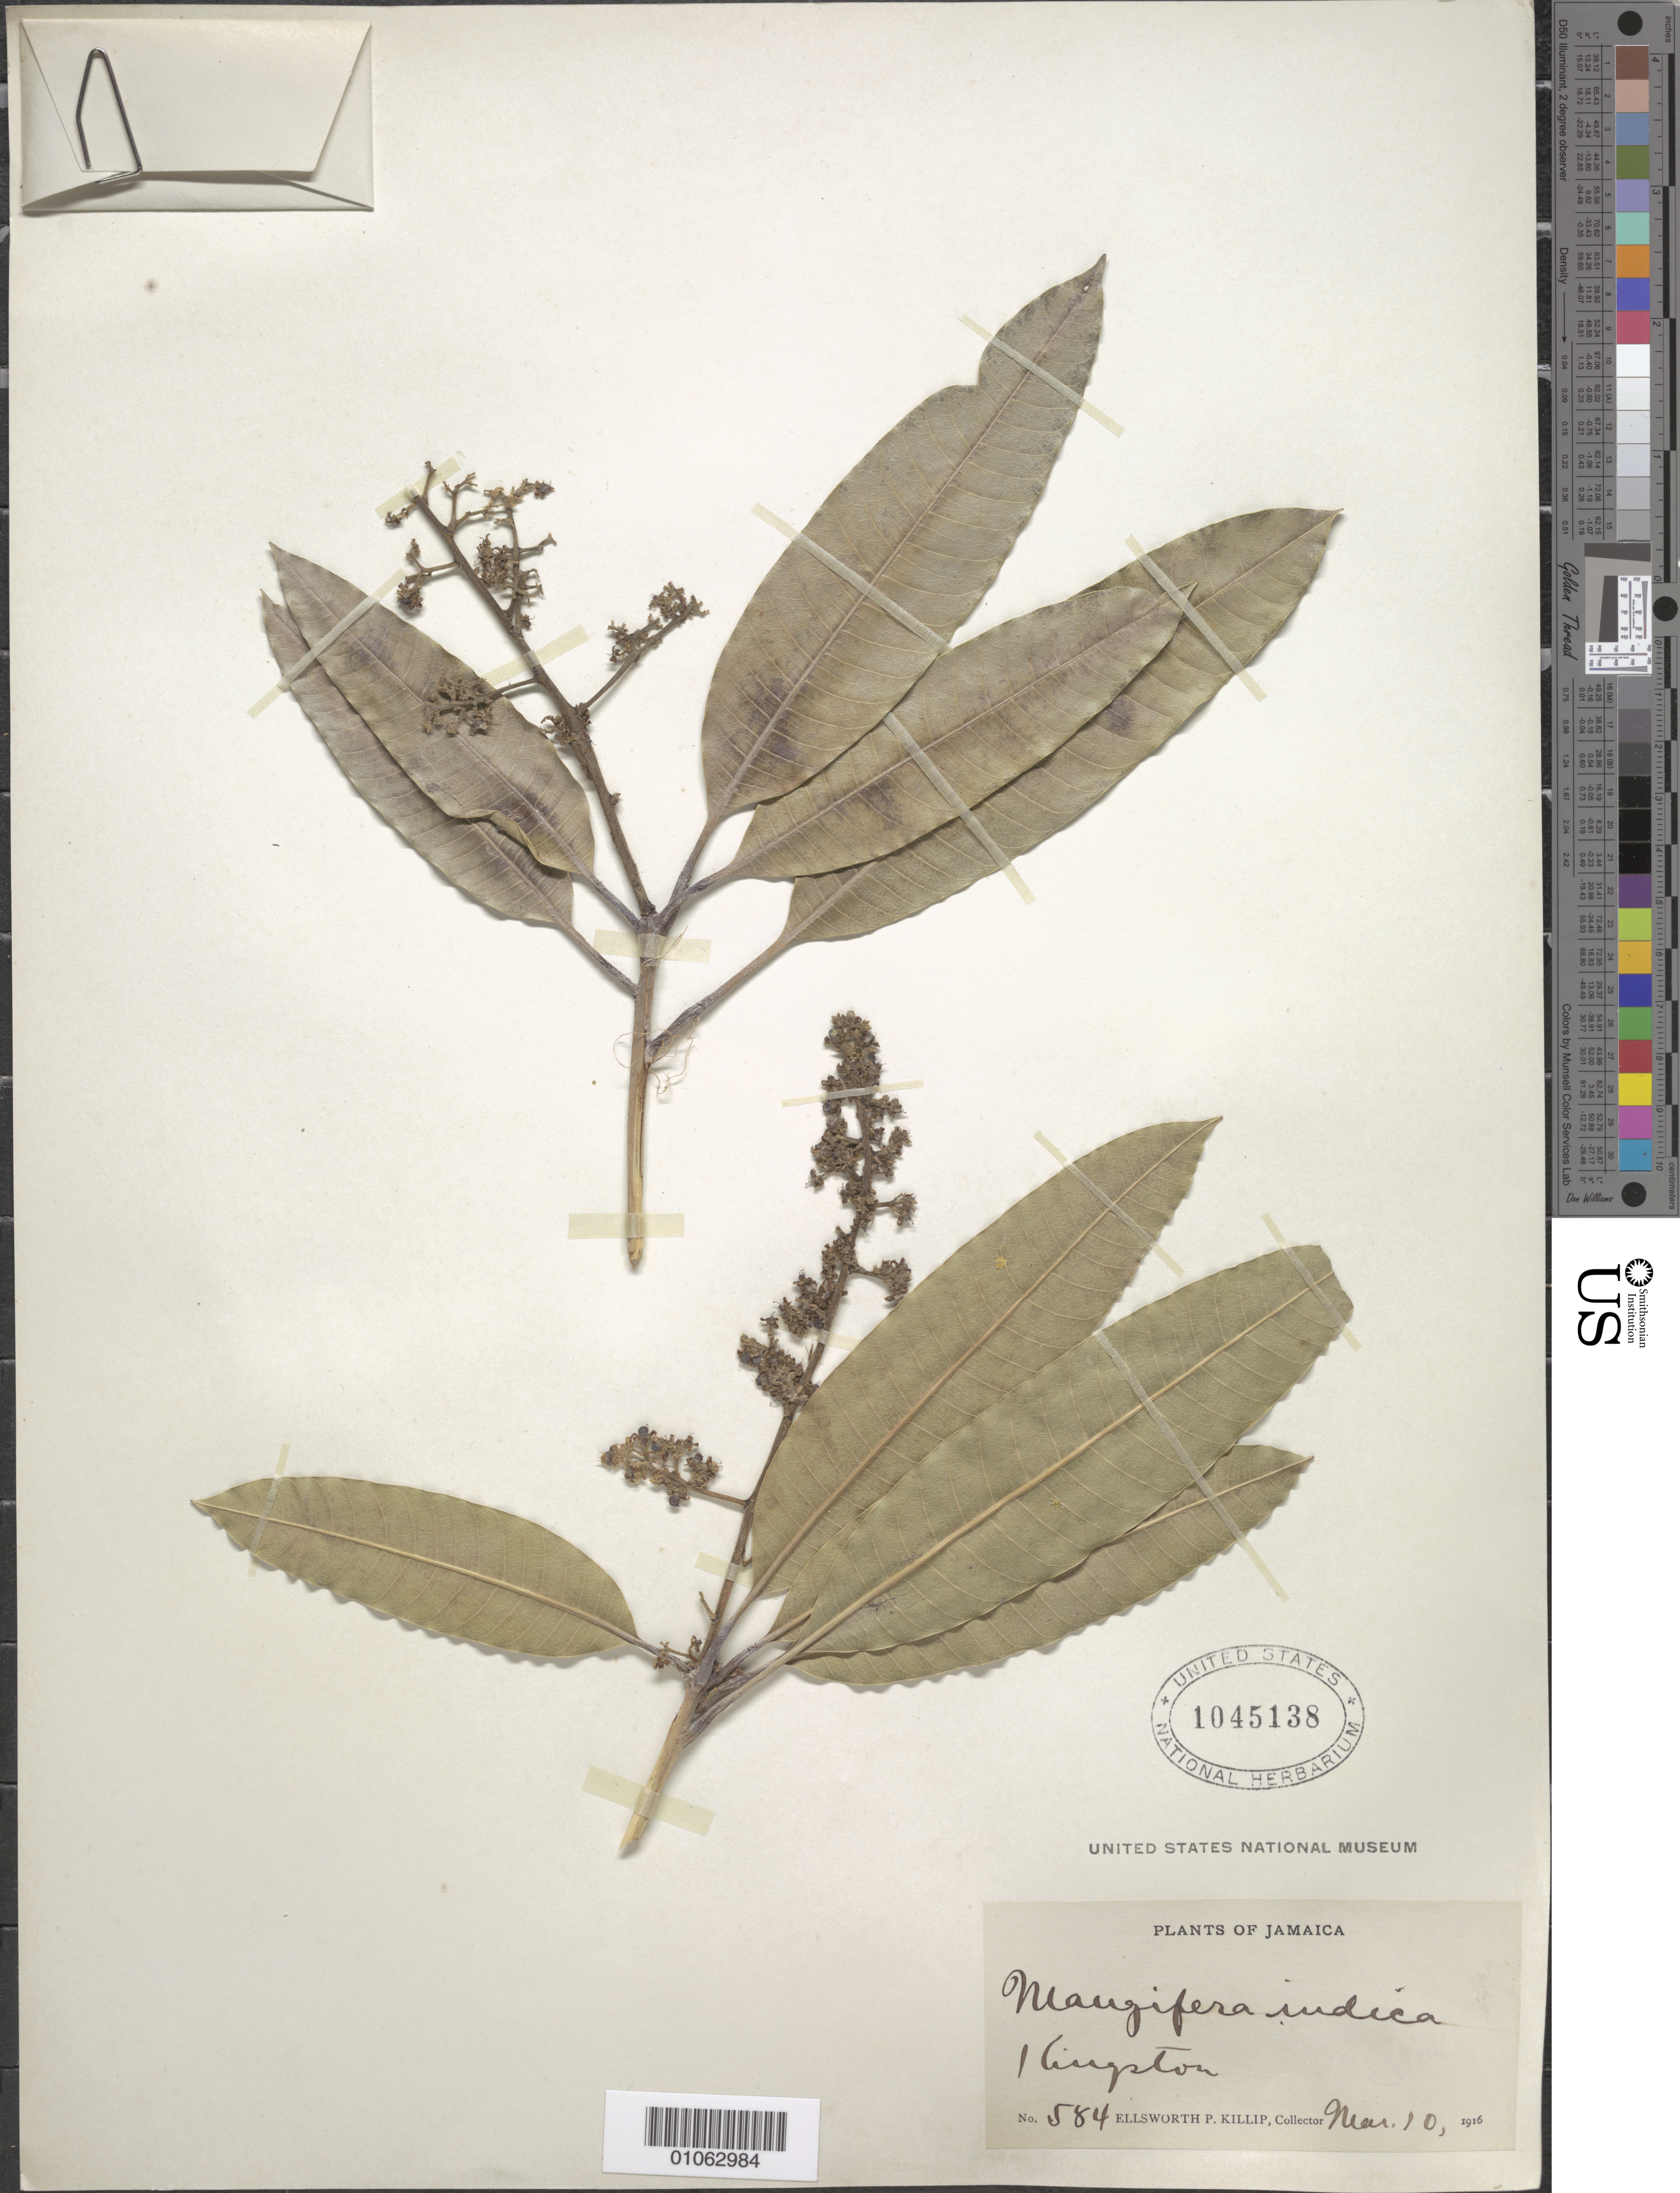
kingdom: Plantae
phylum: Tracheophyta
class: Magnoliopsida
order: Sapindales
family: Anacardiaceae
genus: Mangifera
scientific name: Mangifera indica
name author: L.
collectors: E. P. Killip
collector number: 584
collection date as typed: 10 Mar 1916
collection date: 1916-03-10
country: Jamaica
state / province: Kingston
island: Jamaica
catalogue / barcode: US 1045138